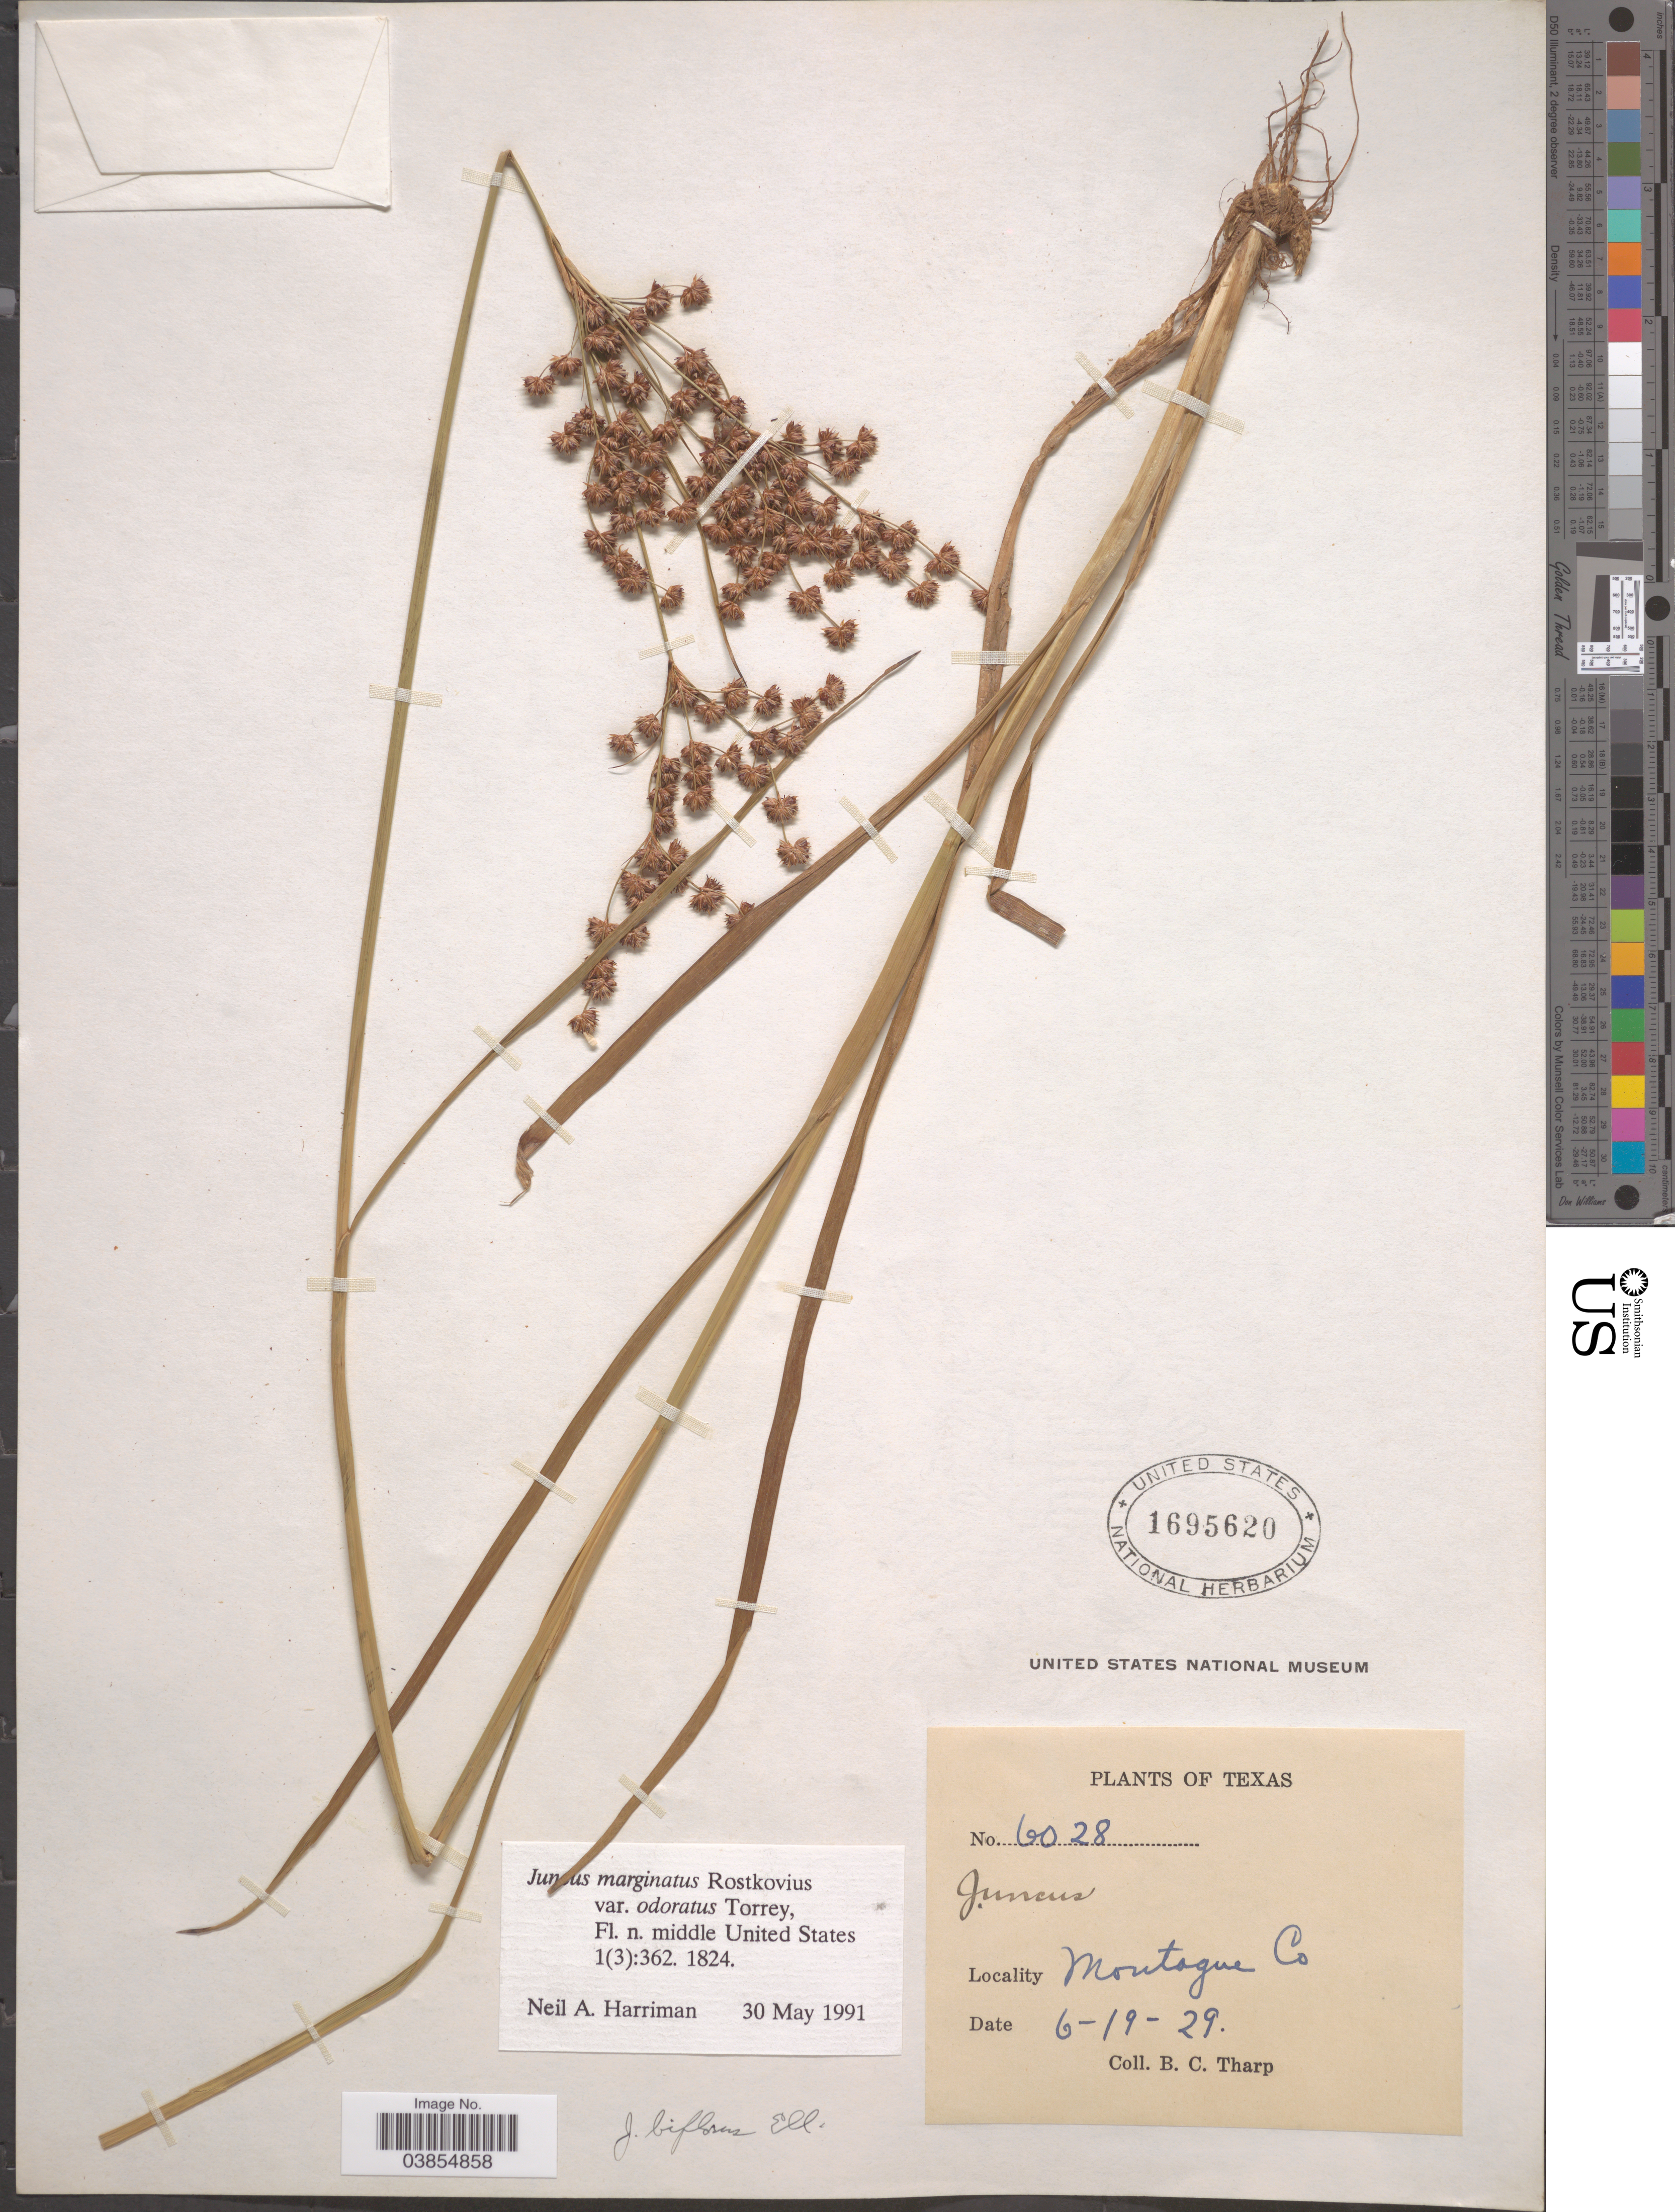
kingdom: Plantae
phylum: Tracheophyta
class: Liliopsida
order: Poales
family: Juncaceae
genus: Juncus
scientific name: Juncus marginatus var. odoratus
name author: Torr.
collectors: B. C. Tharp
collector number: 6028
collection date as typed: Transcribed d/m/y: 19/6/29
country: United States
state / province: Texas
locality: Montagne Co.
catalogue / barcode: US 1695620